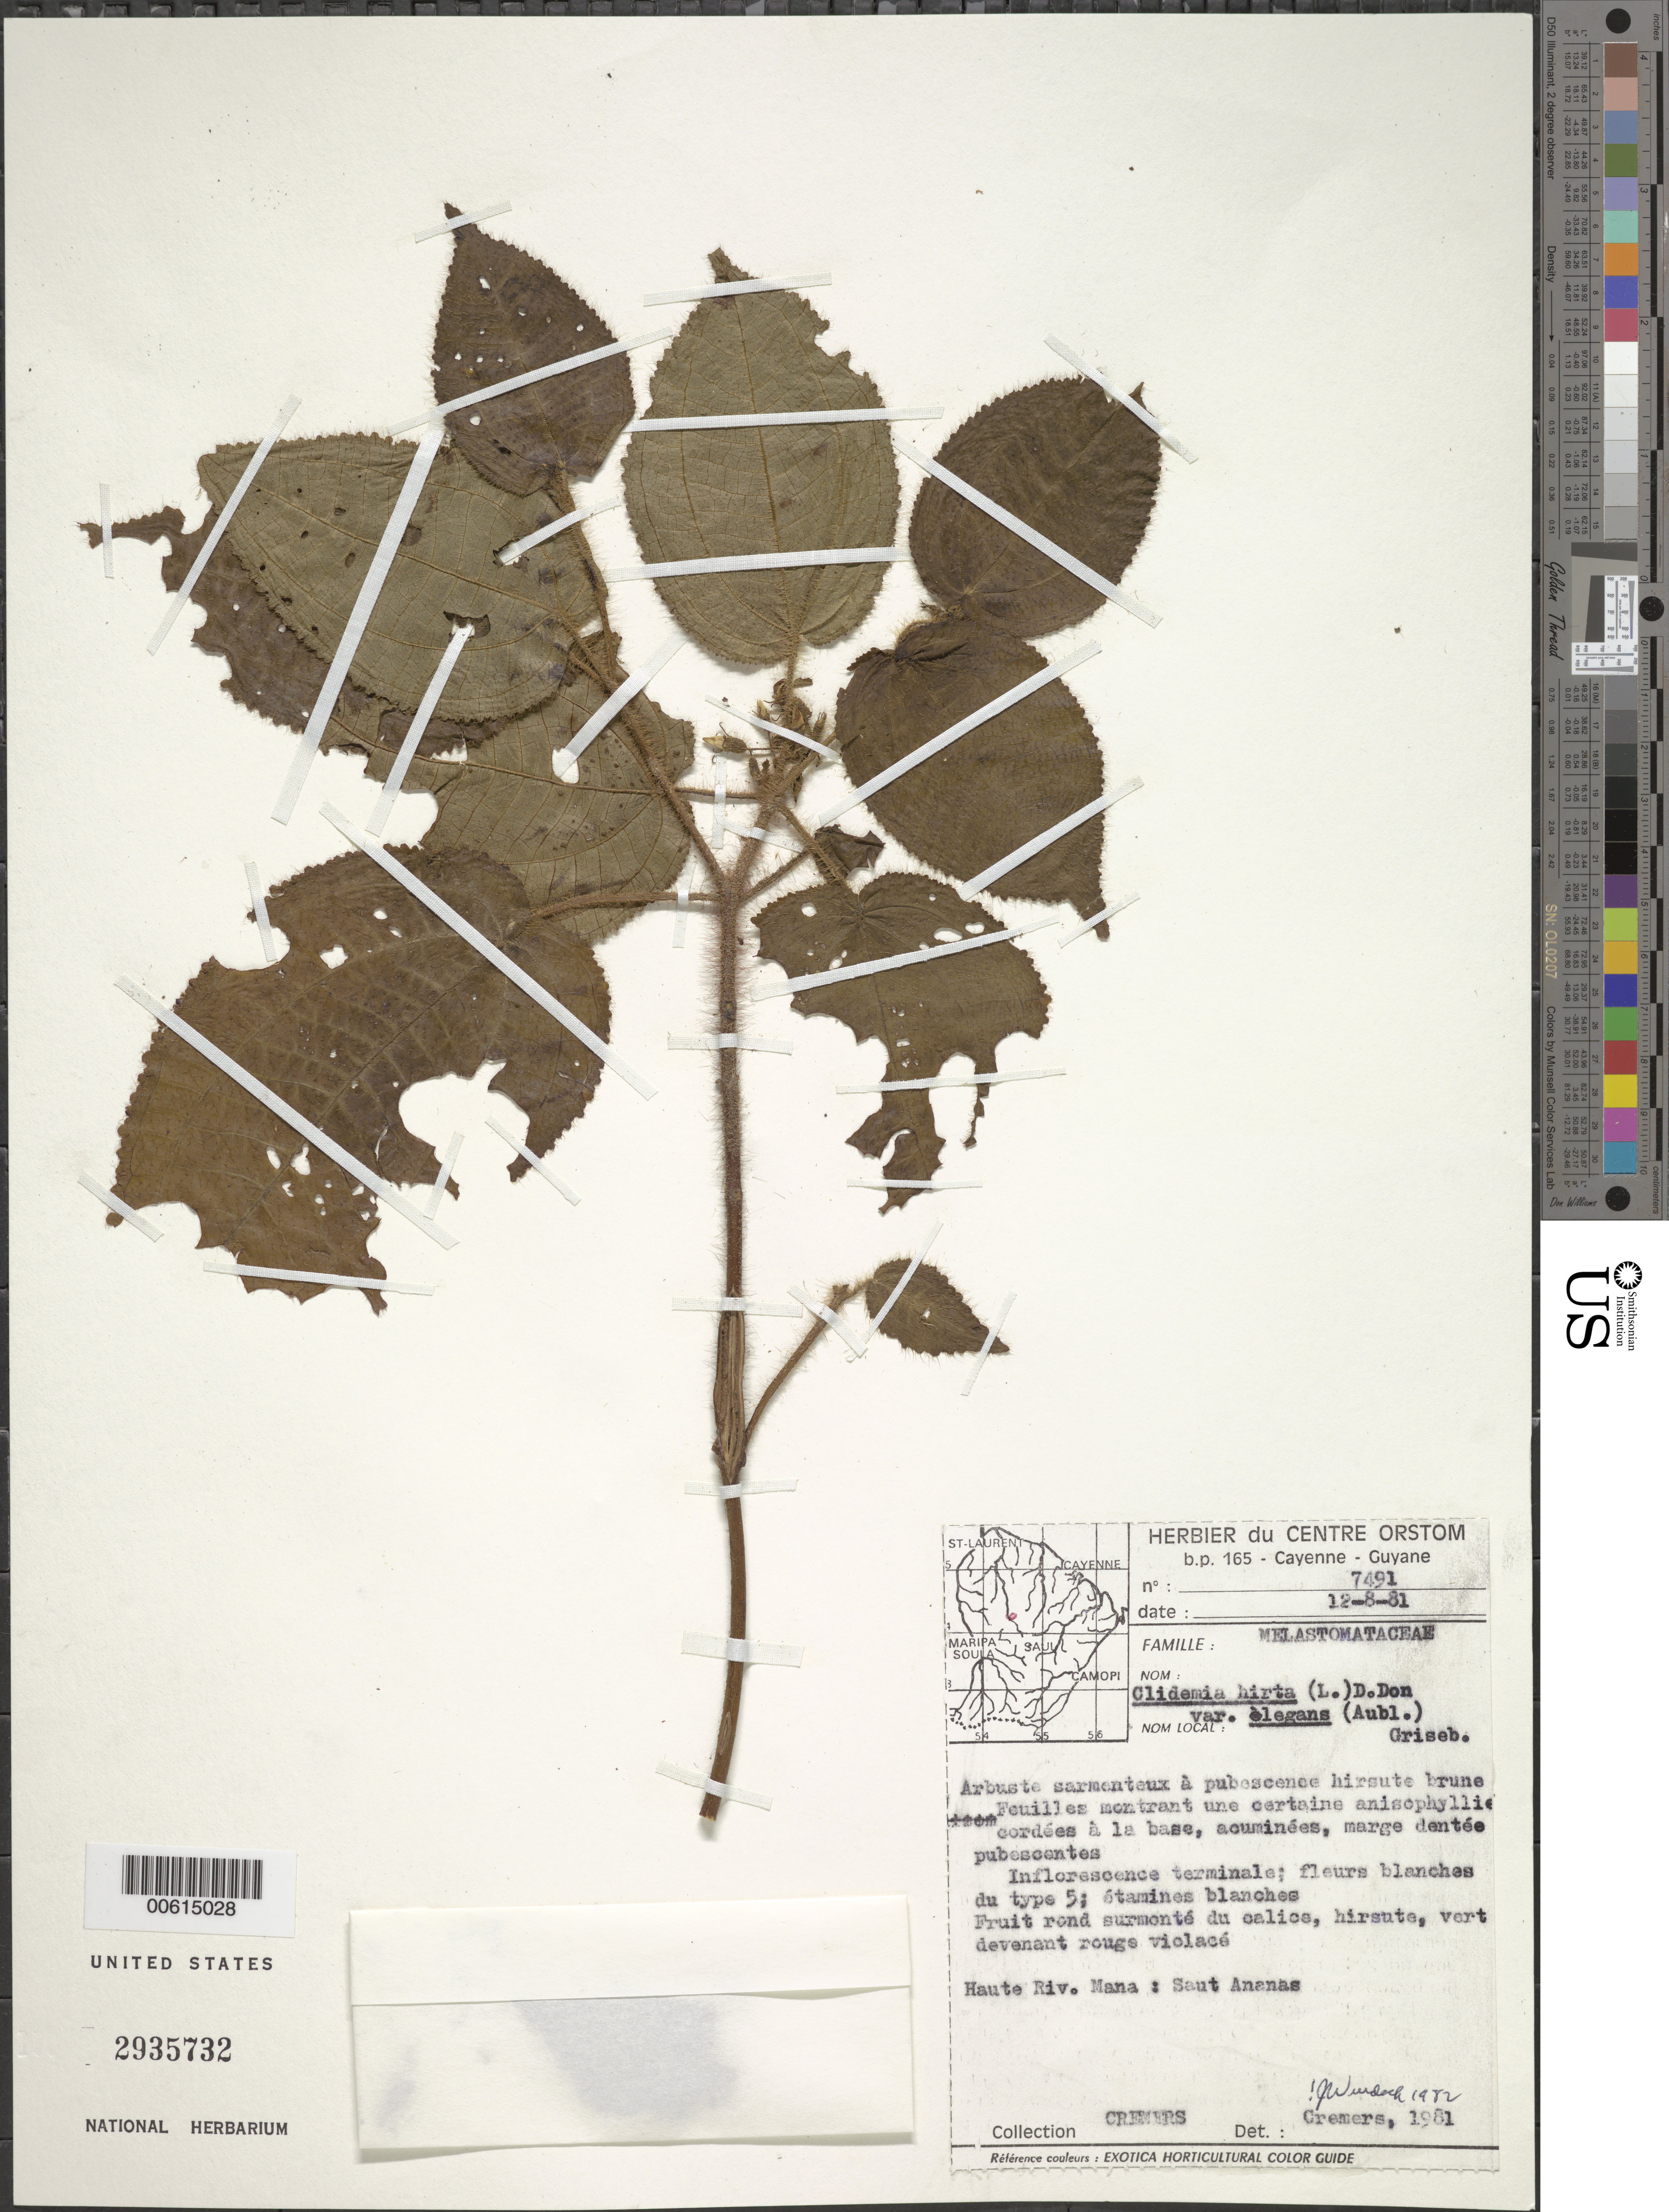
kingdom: Plantae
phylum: Tracheophyta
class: Magnoliopsida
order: Myrtales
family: Melastomataceae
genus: Clidemia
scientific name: Clidemia hirta var. elegans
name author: (Aubl.) Griseb.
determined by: Wurdack, John J., (US), US (UNITED STATES)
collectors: G. Cremers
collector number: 7491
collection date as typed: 12-Aug-81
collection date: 1981-08-12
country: French Guiana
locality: Saut Ananas - Bassin de la Mana - Haute Riv. Mana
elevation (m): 280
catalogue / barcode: US 2935732